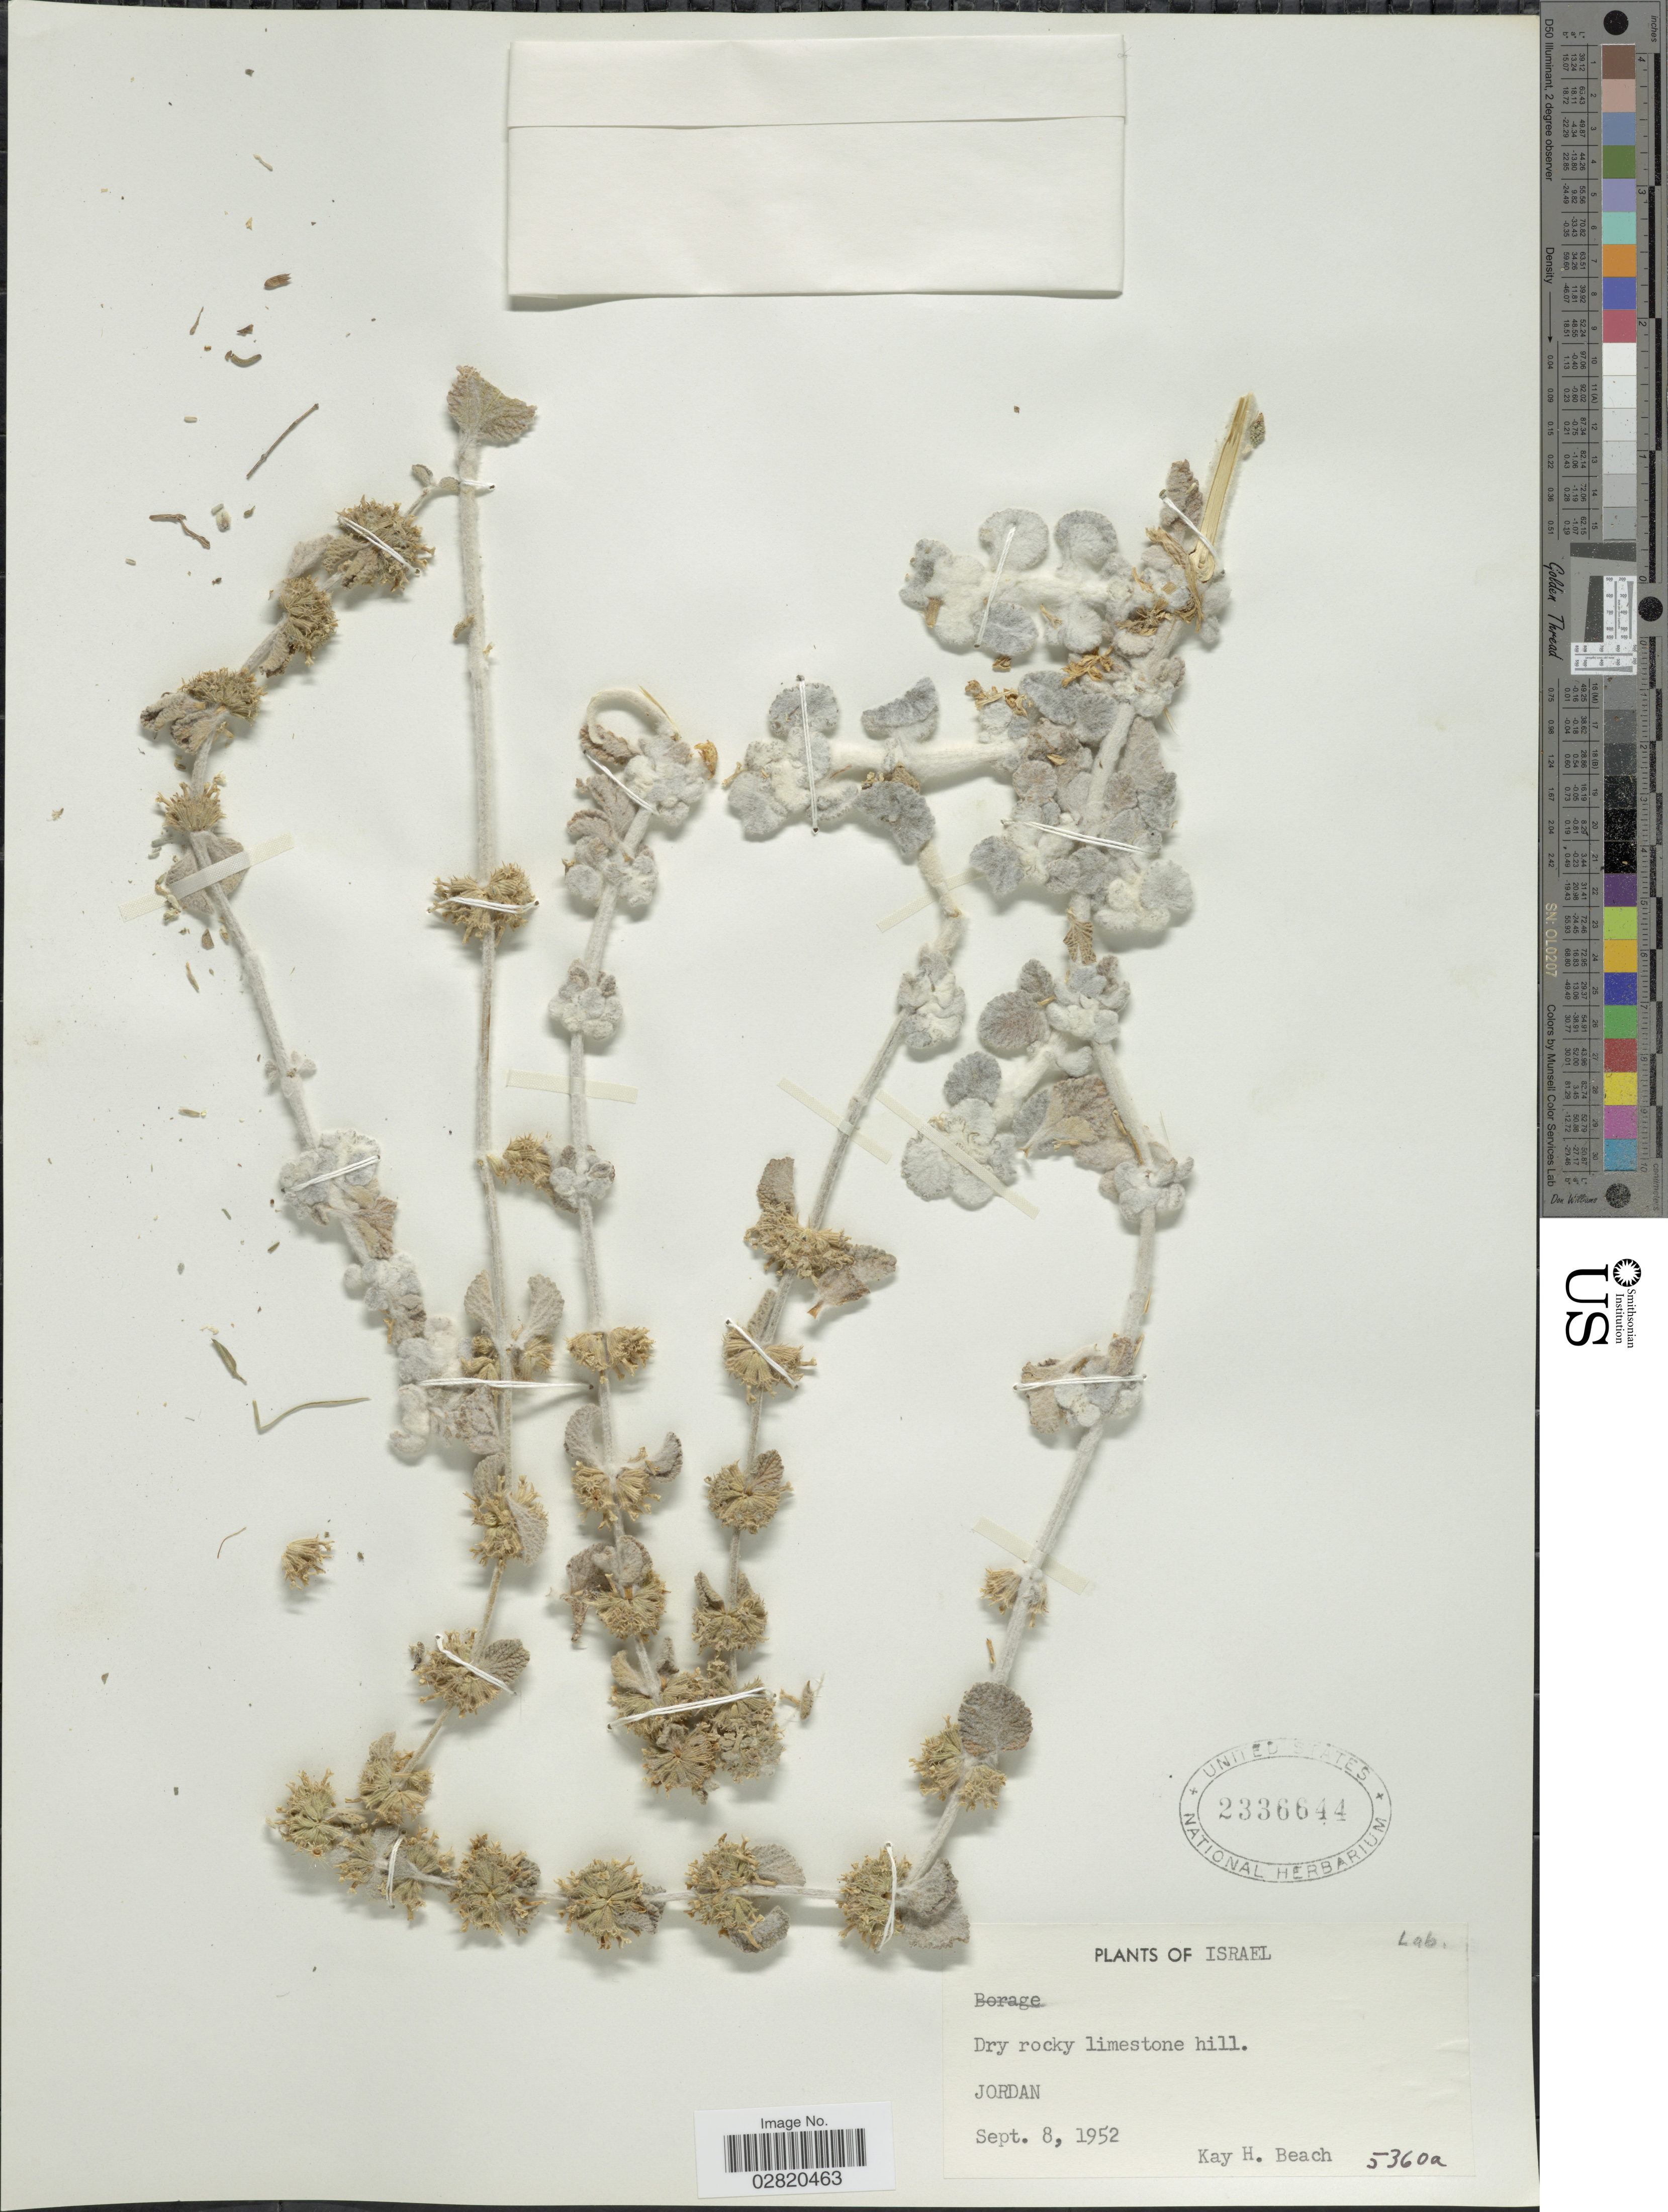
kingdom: Plantae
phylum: Tracheophyta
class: Magnoliopsida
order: Lamiales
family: Lamiaceae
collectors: K. H. Beach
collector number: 5360a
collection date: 1952-09-08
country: Israel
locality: Dry rocky limestone hill. Jordan.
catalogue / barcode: US 2336644